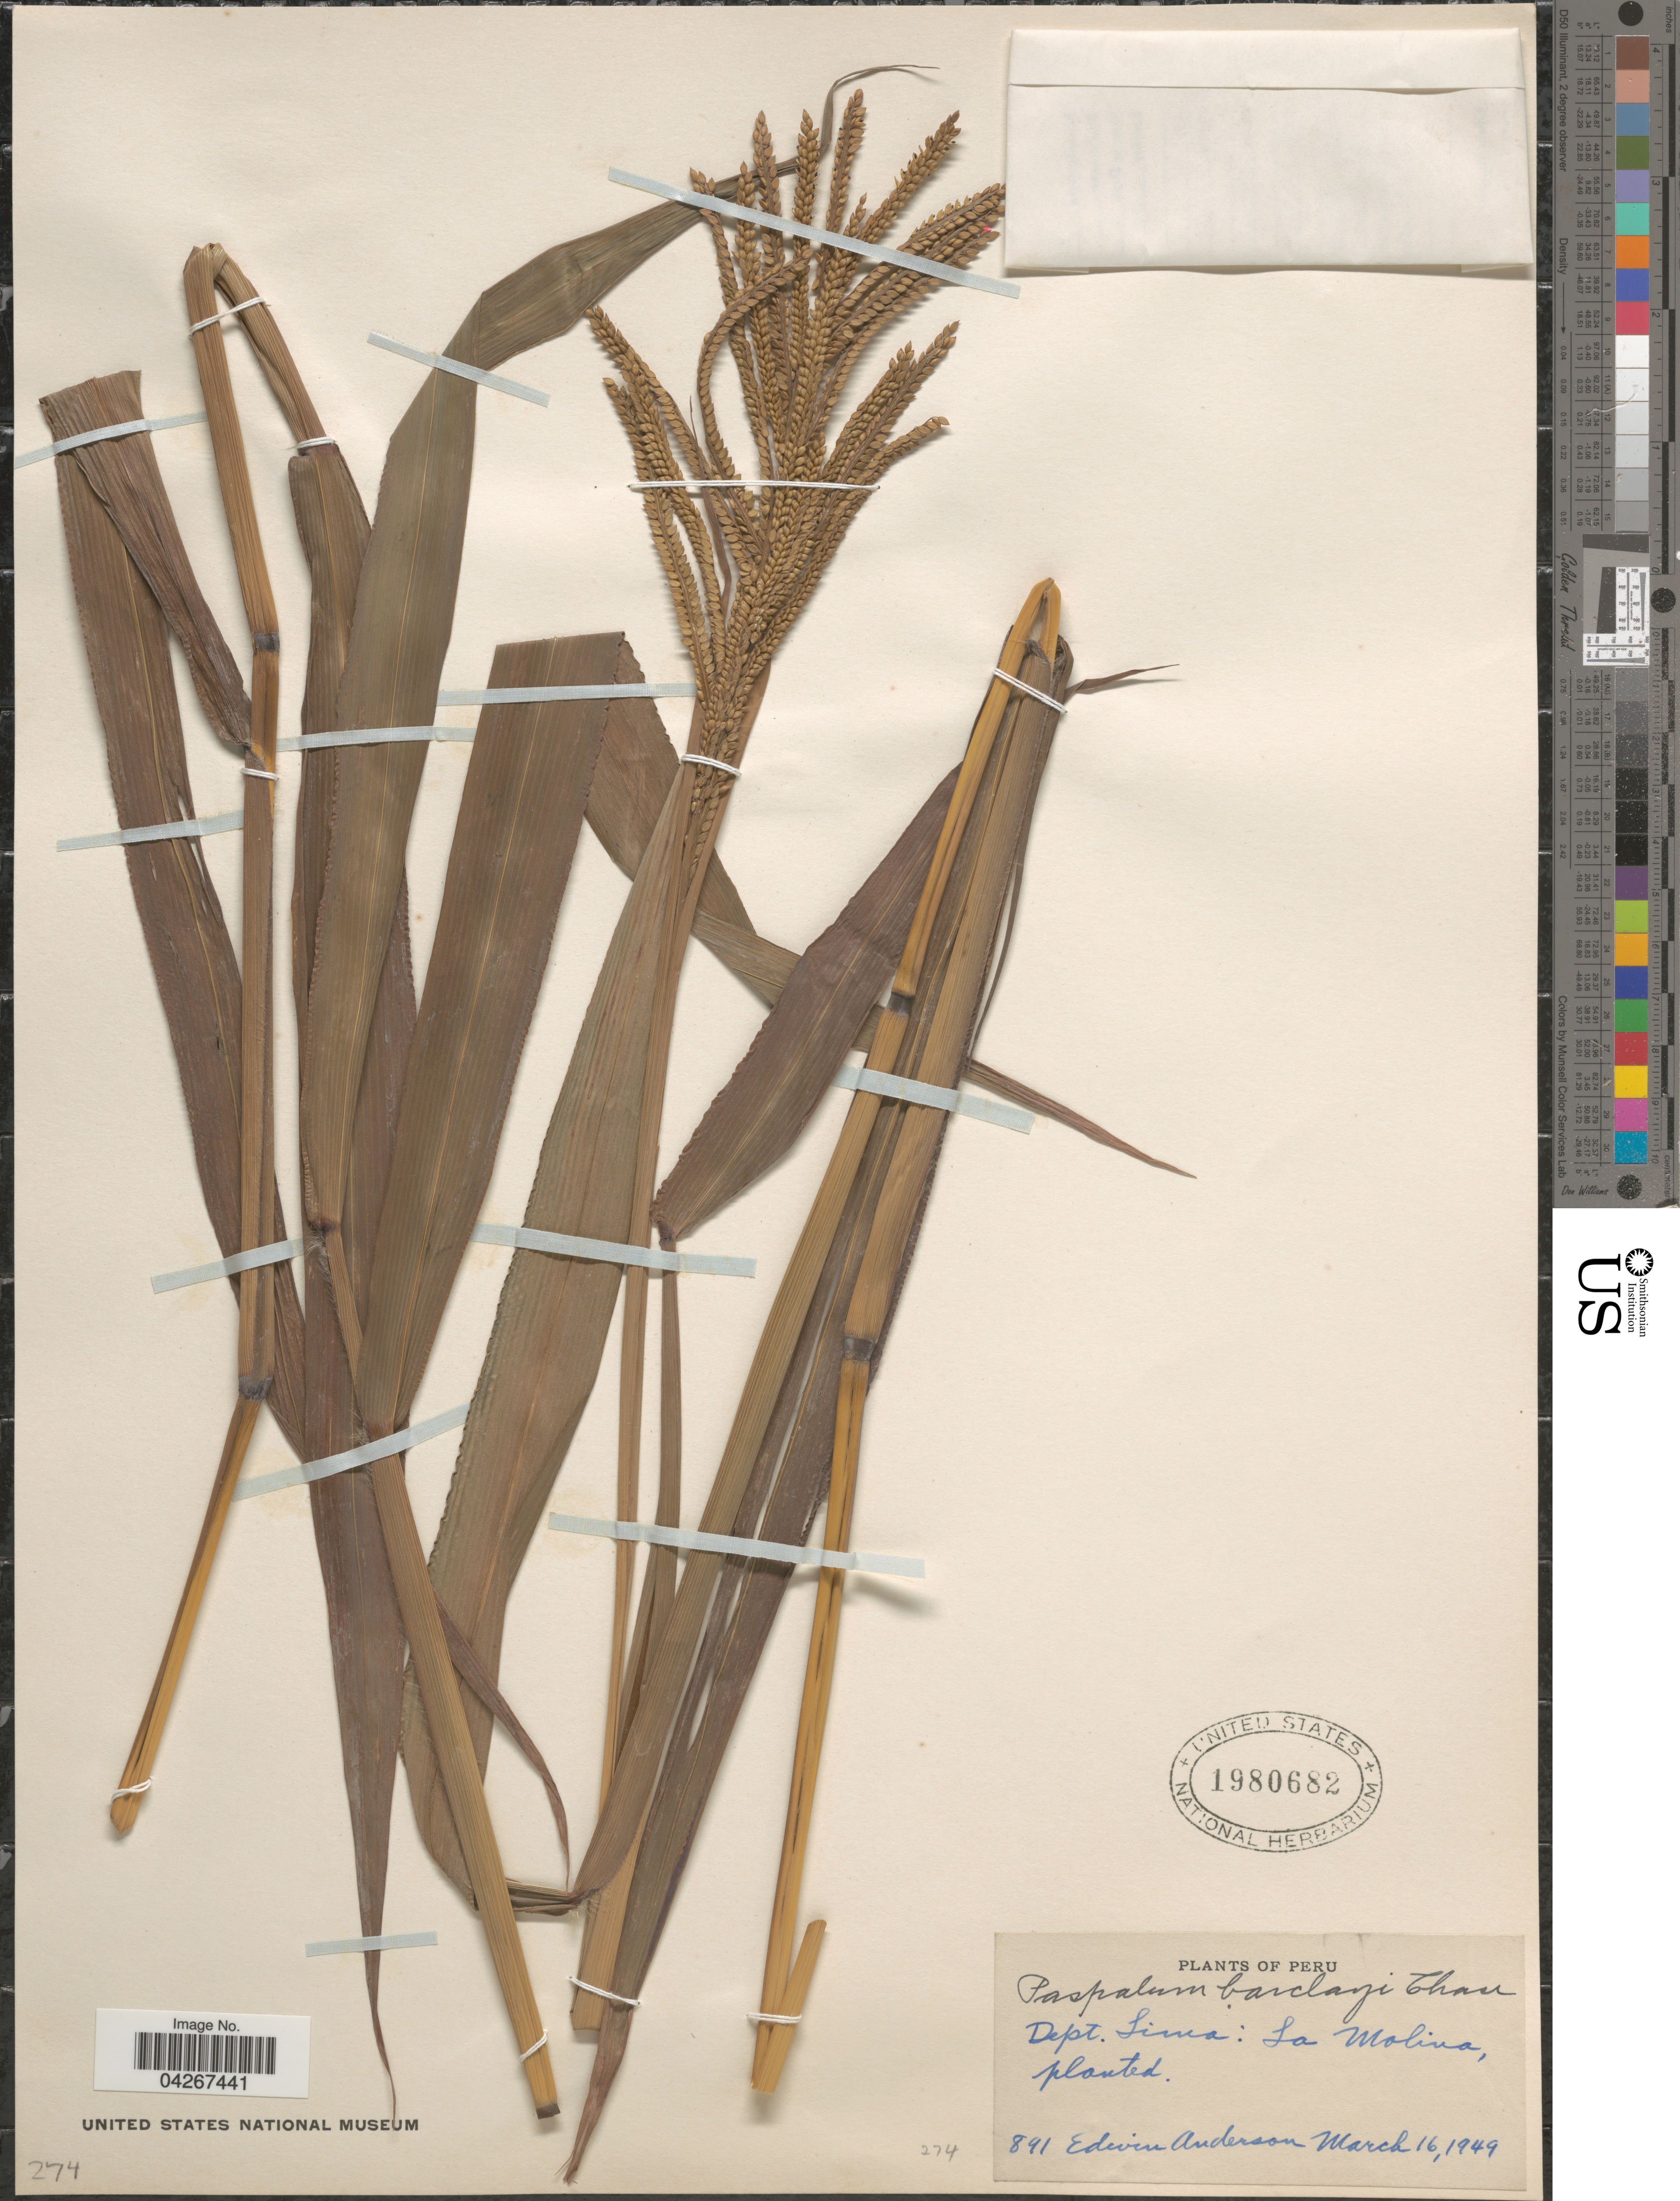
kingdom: Plantae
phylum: Tracheophyta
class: Liliopsida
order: Poales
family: Poaceae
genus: Paspalum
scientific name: Paspalum barclayi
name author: Chase in Hitchc.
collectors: E. Anderson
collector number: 891*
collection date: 1949-03-16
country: Peru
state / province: Lima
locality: Dept. Lima: La Molina, planted.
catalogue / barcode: US 1980682